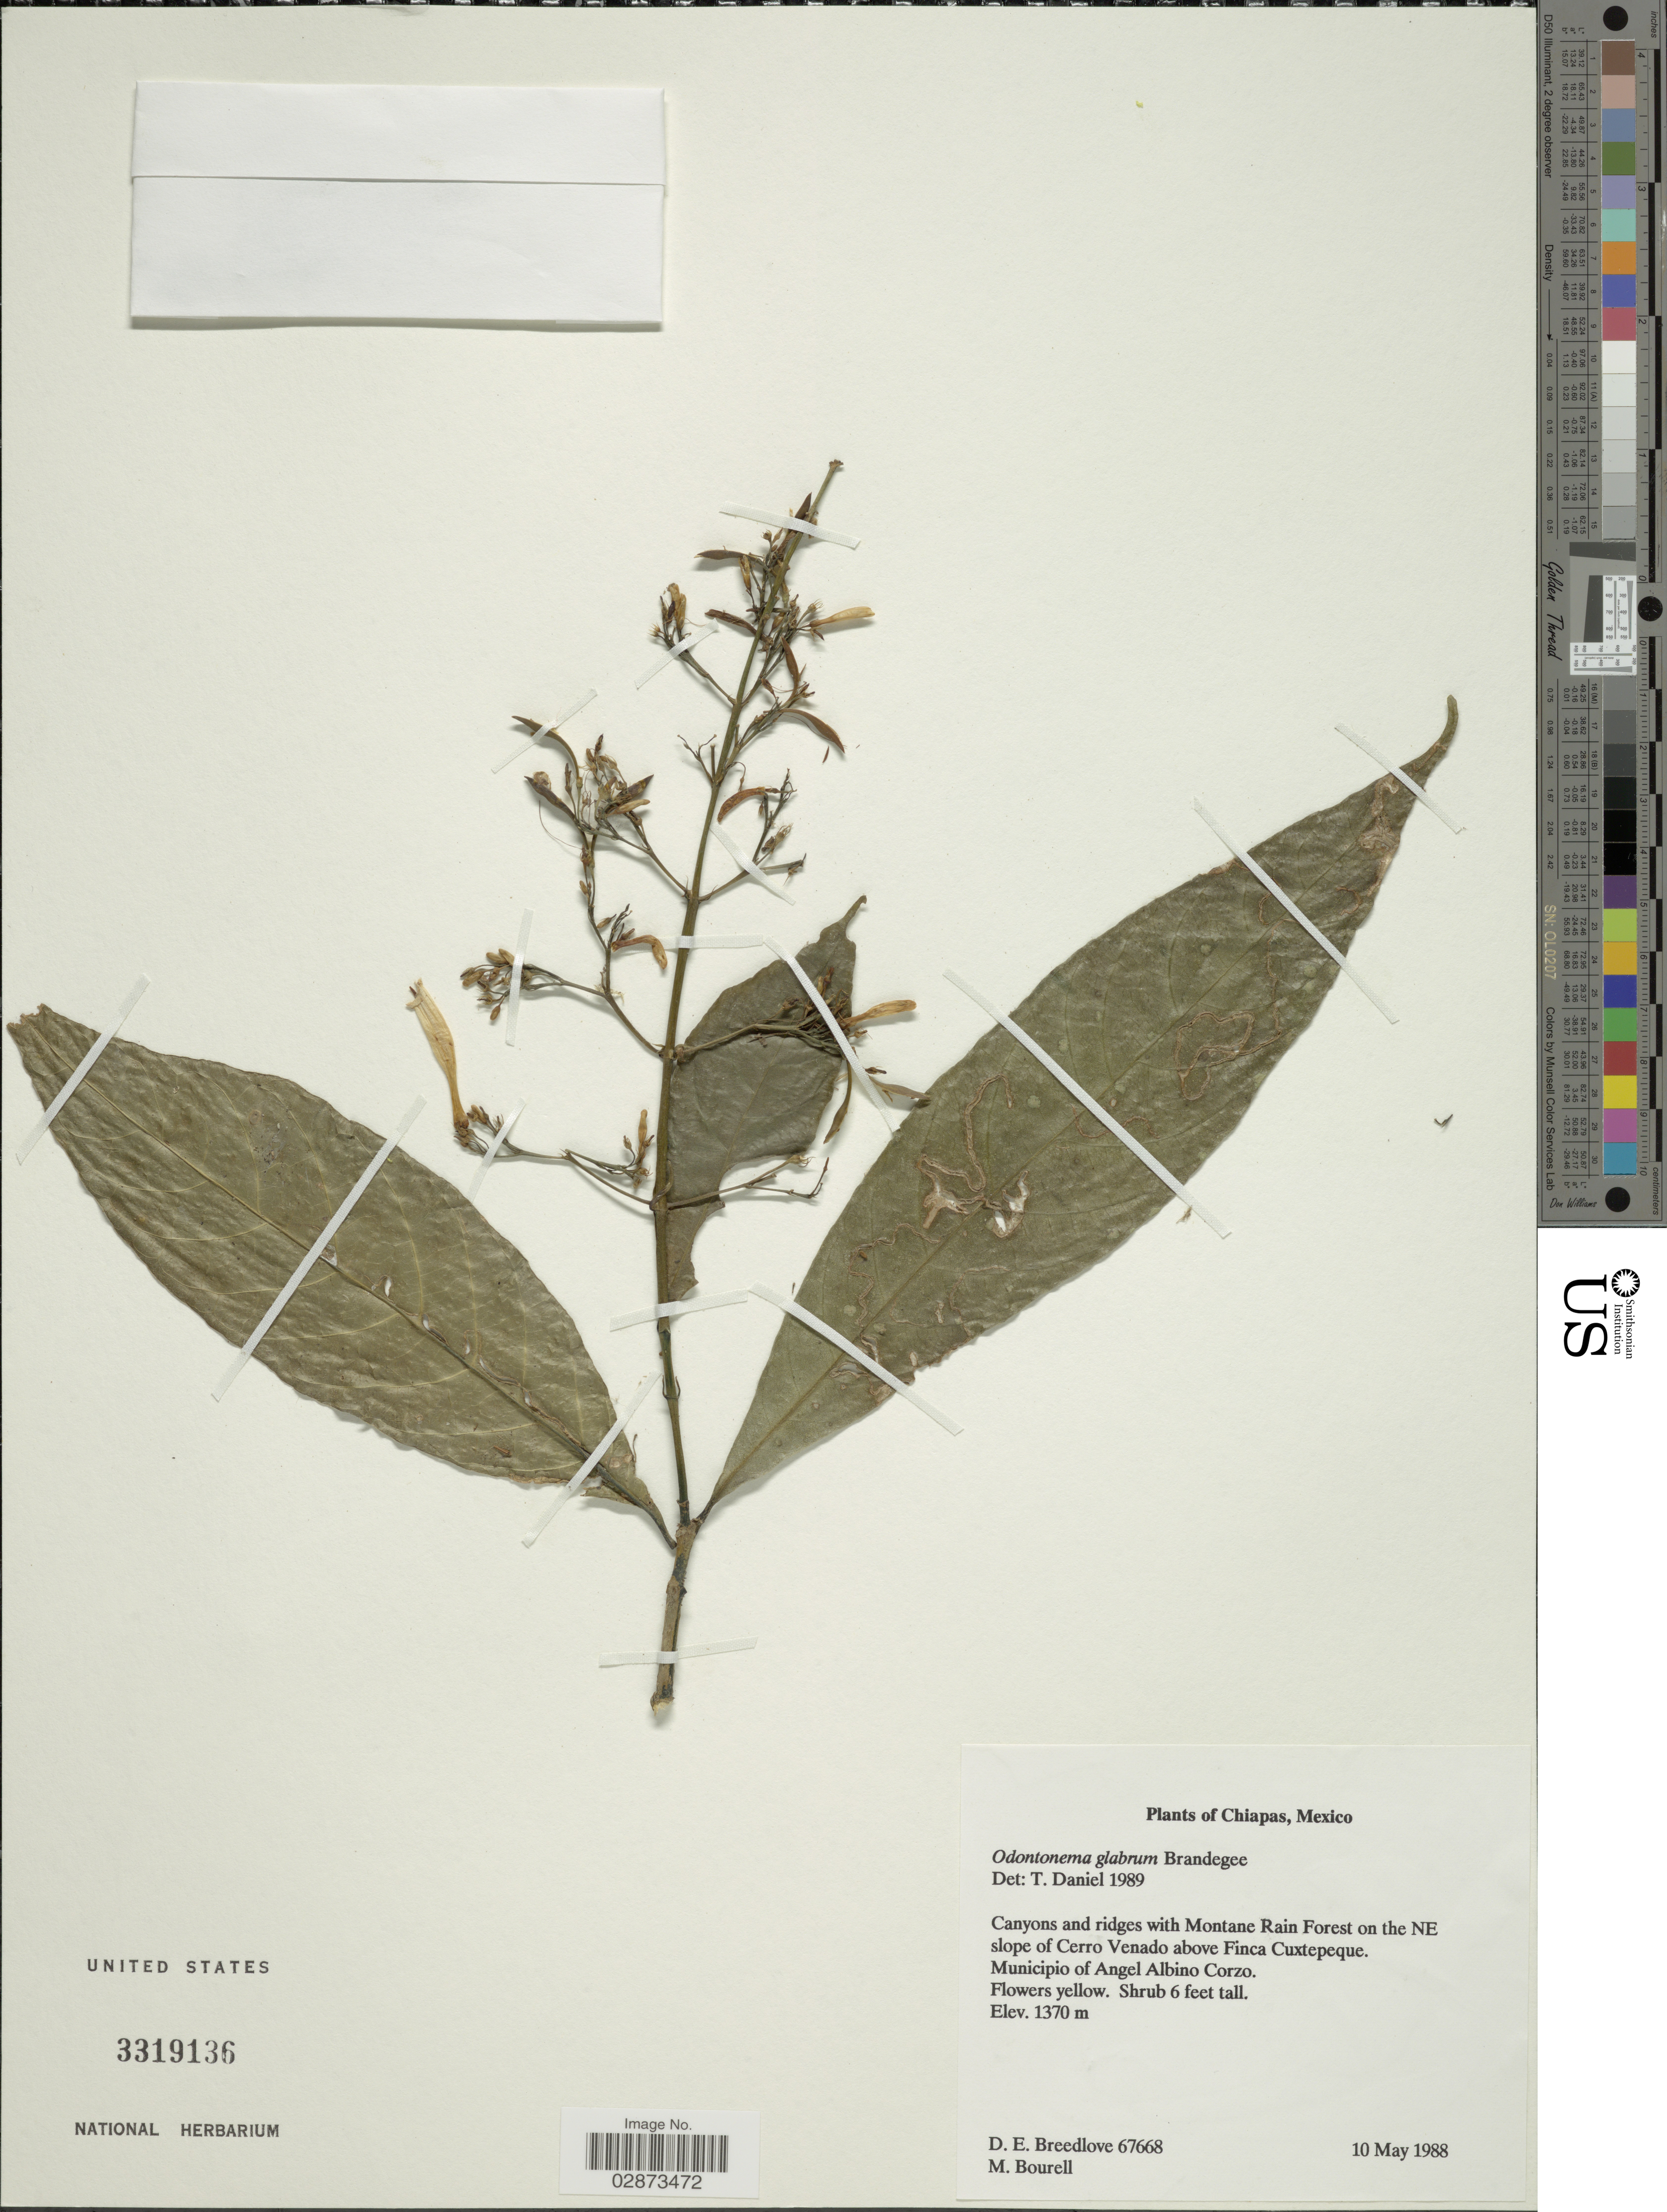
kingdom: Plantae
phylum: Tracheophyta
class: Magnoliopsida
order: Lamiales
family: Acanthaceae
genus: Odontonema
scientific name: Odontonema glabrum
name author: Brandegee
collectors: D. E. Breedlove & M. Bourell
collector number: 67668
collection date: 1988-05-10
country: Mexico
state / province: Chiapas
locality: Canyons and ridges with Montane Rain Forest on the NE slope of Cerro Venado above Finca Cuxtepeque, Municipio of Angel Albino Corzo.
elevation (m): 1370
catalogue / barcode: US 3319136